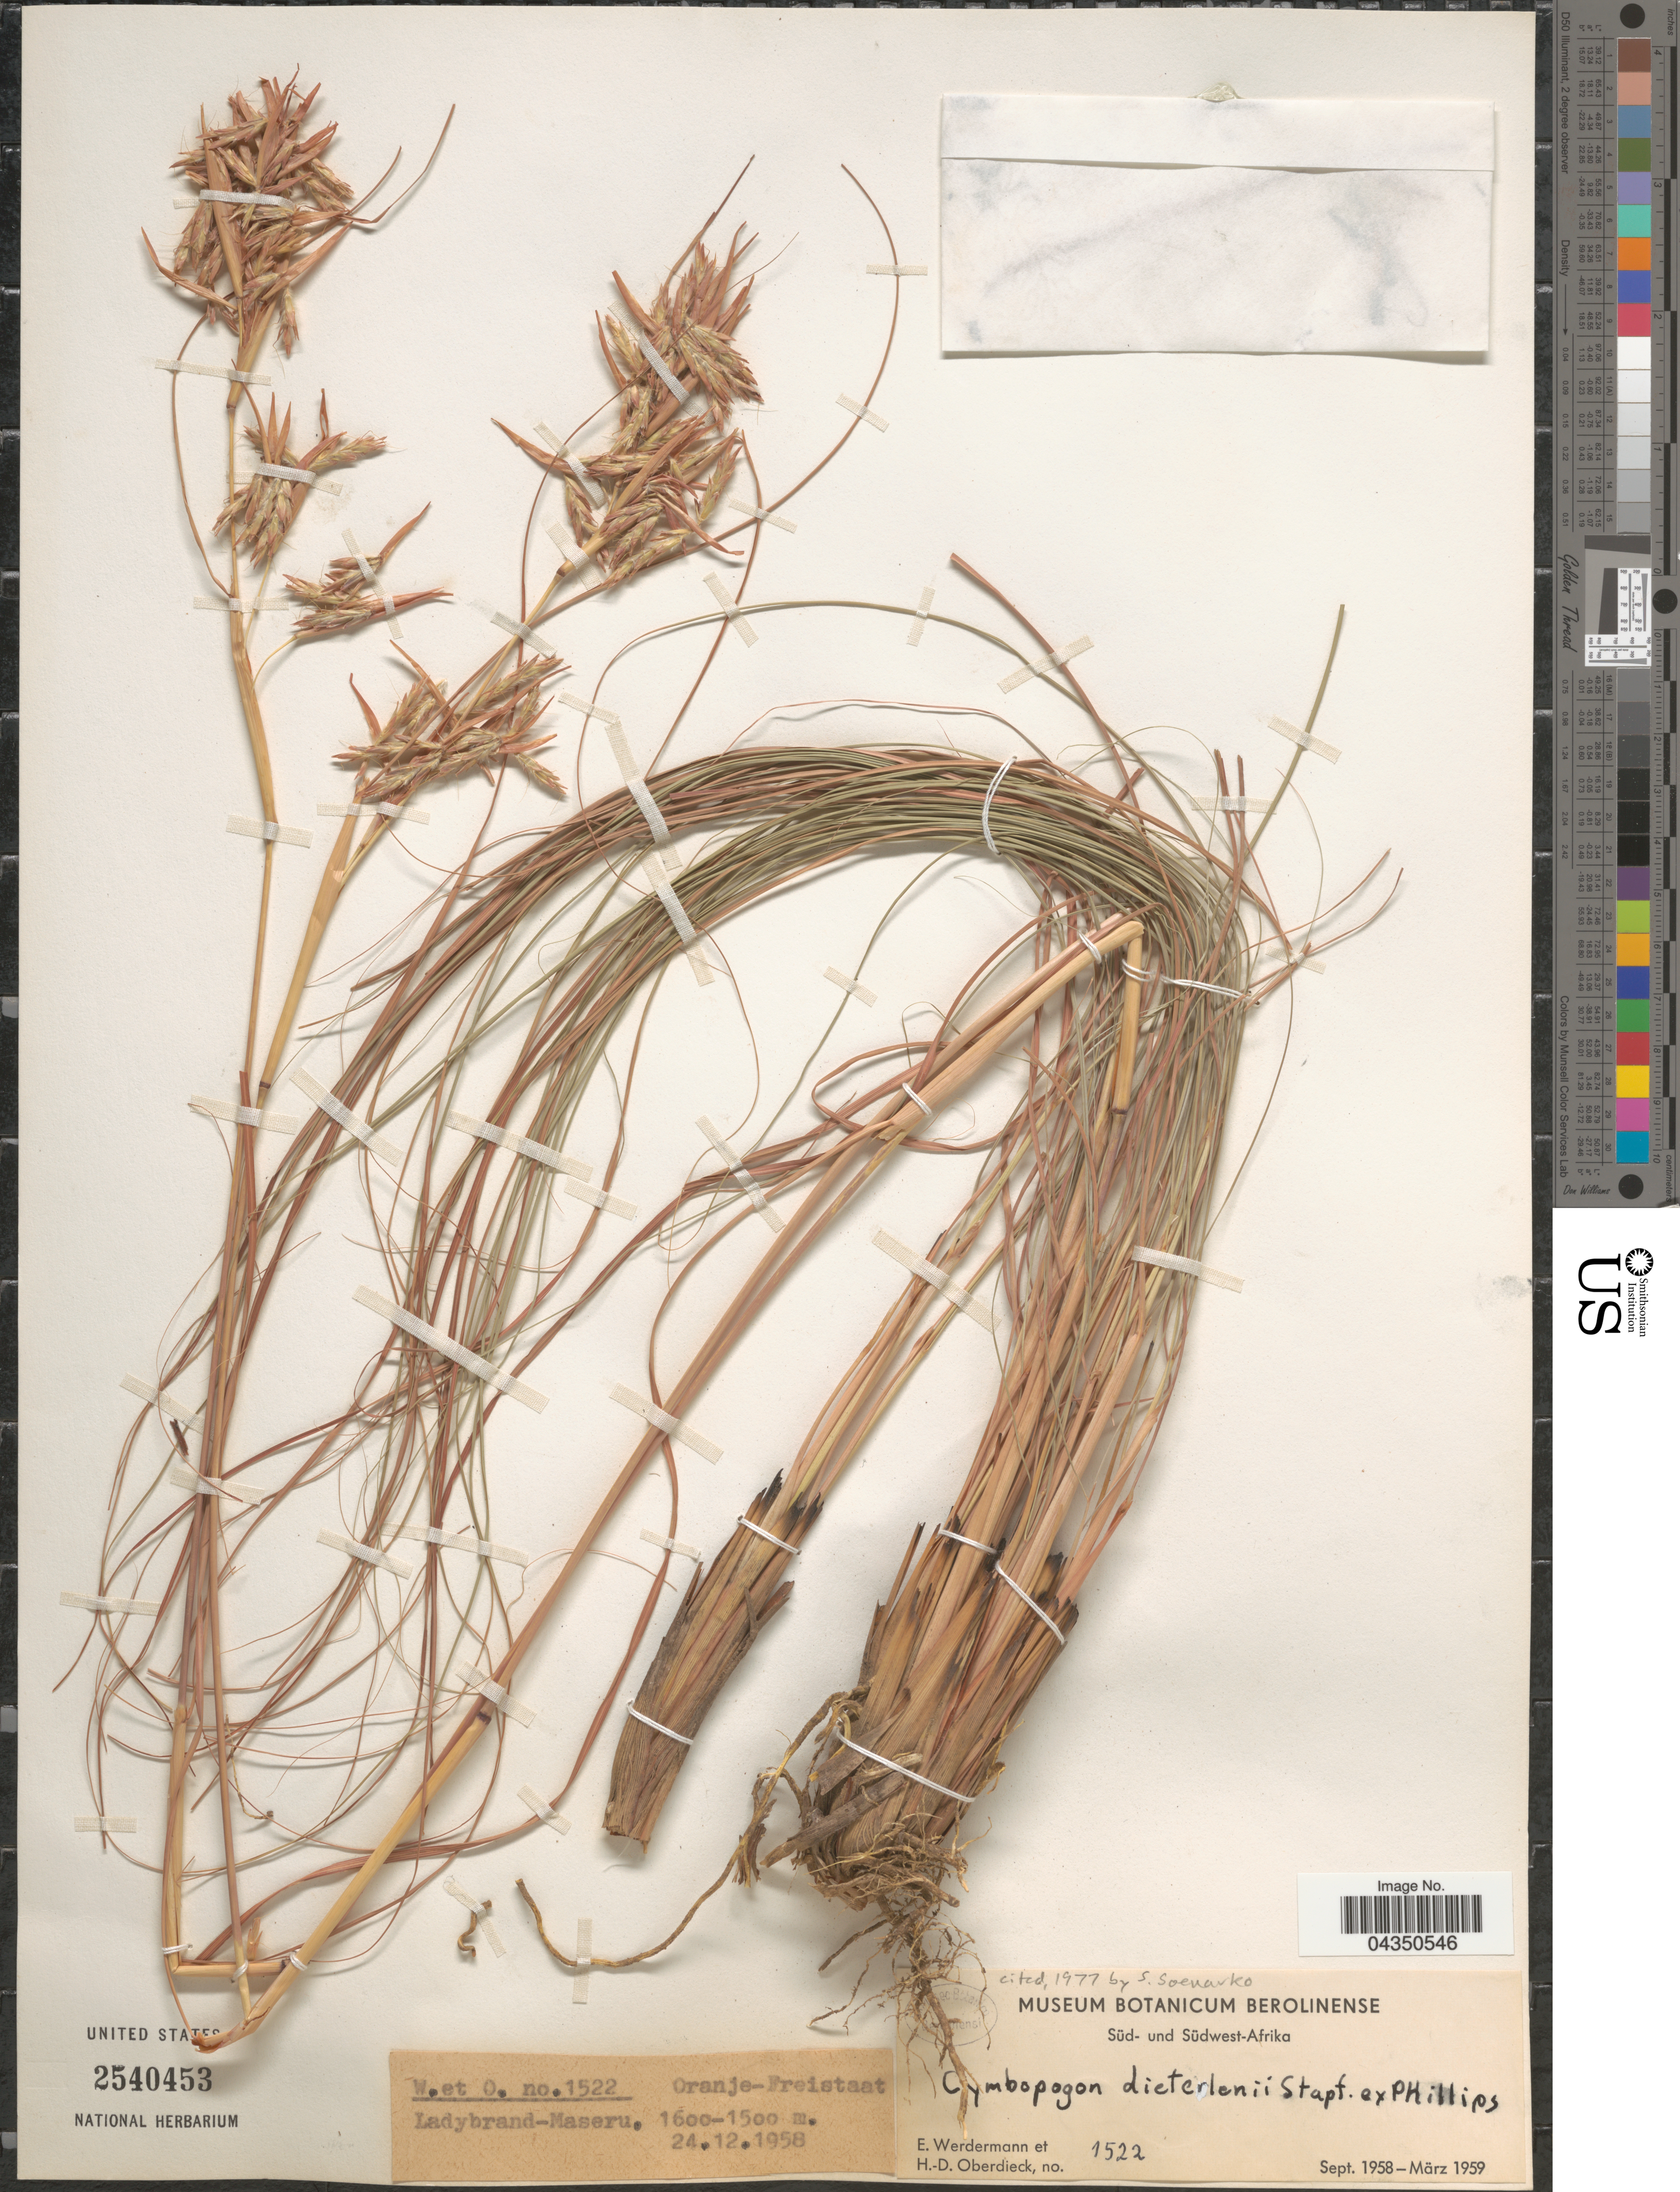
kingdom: Plantae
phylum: Tracheophyta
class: Liliopsida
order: Poales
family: Poaceae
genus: Cymbopogon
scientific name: Cymbopogon dieterlenii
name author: (Stapf ex E. Phillips) Stapf ex Schweick.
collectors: E. Werdermann & H. Oberdieck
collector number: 1522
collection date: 1958-12-24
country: South Africa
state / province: Free State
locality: Oranje-Freistaat. Ladybrand-Maseru.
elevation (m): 1500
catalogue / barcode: US 2540453